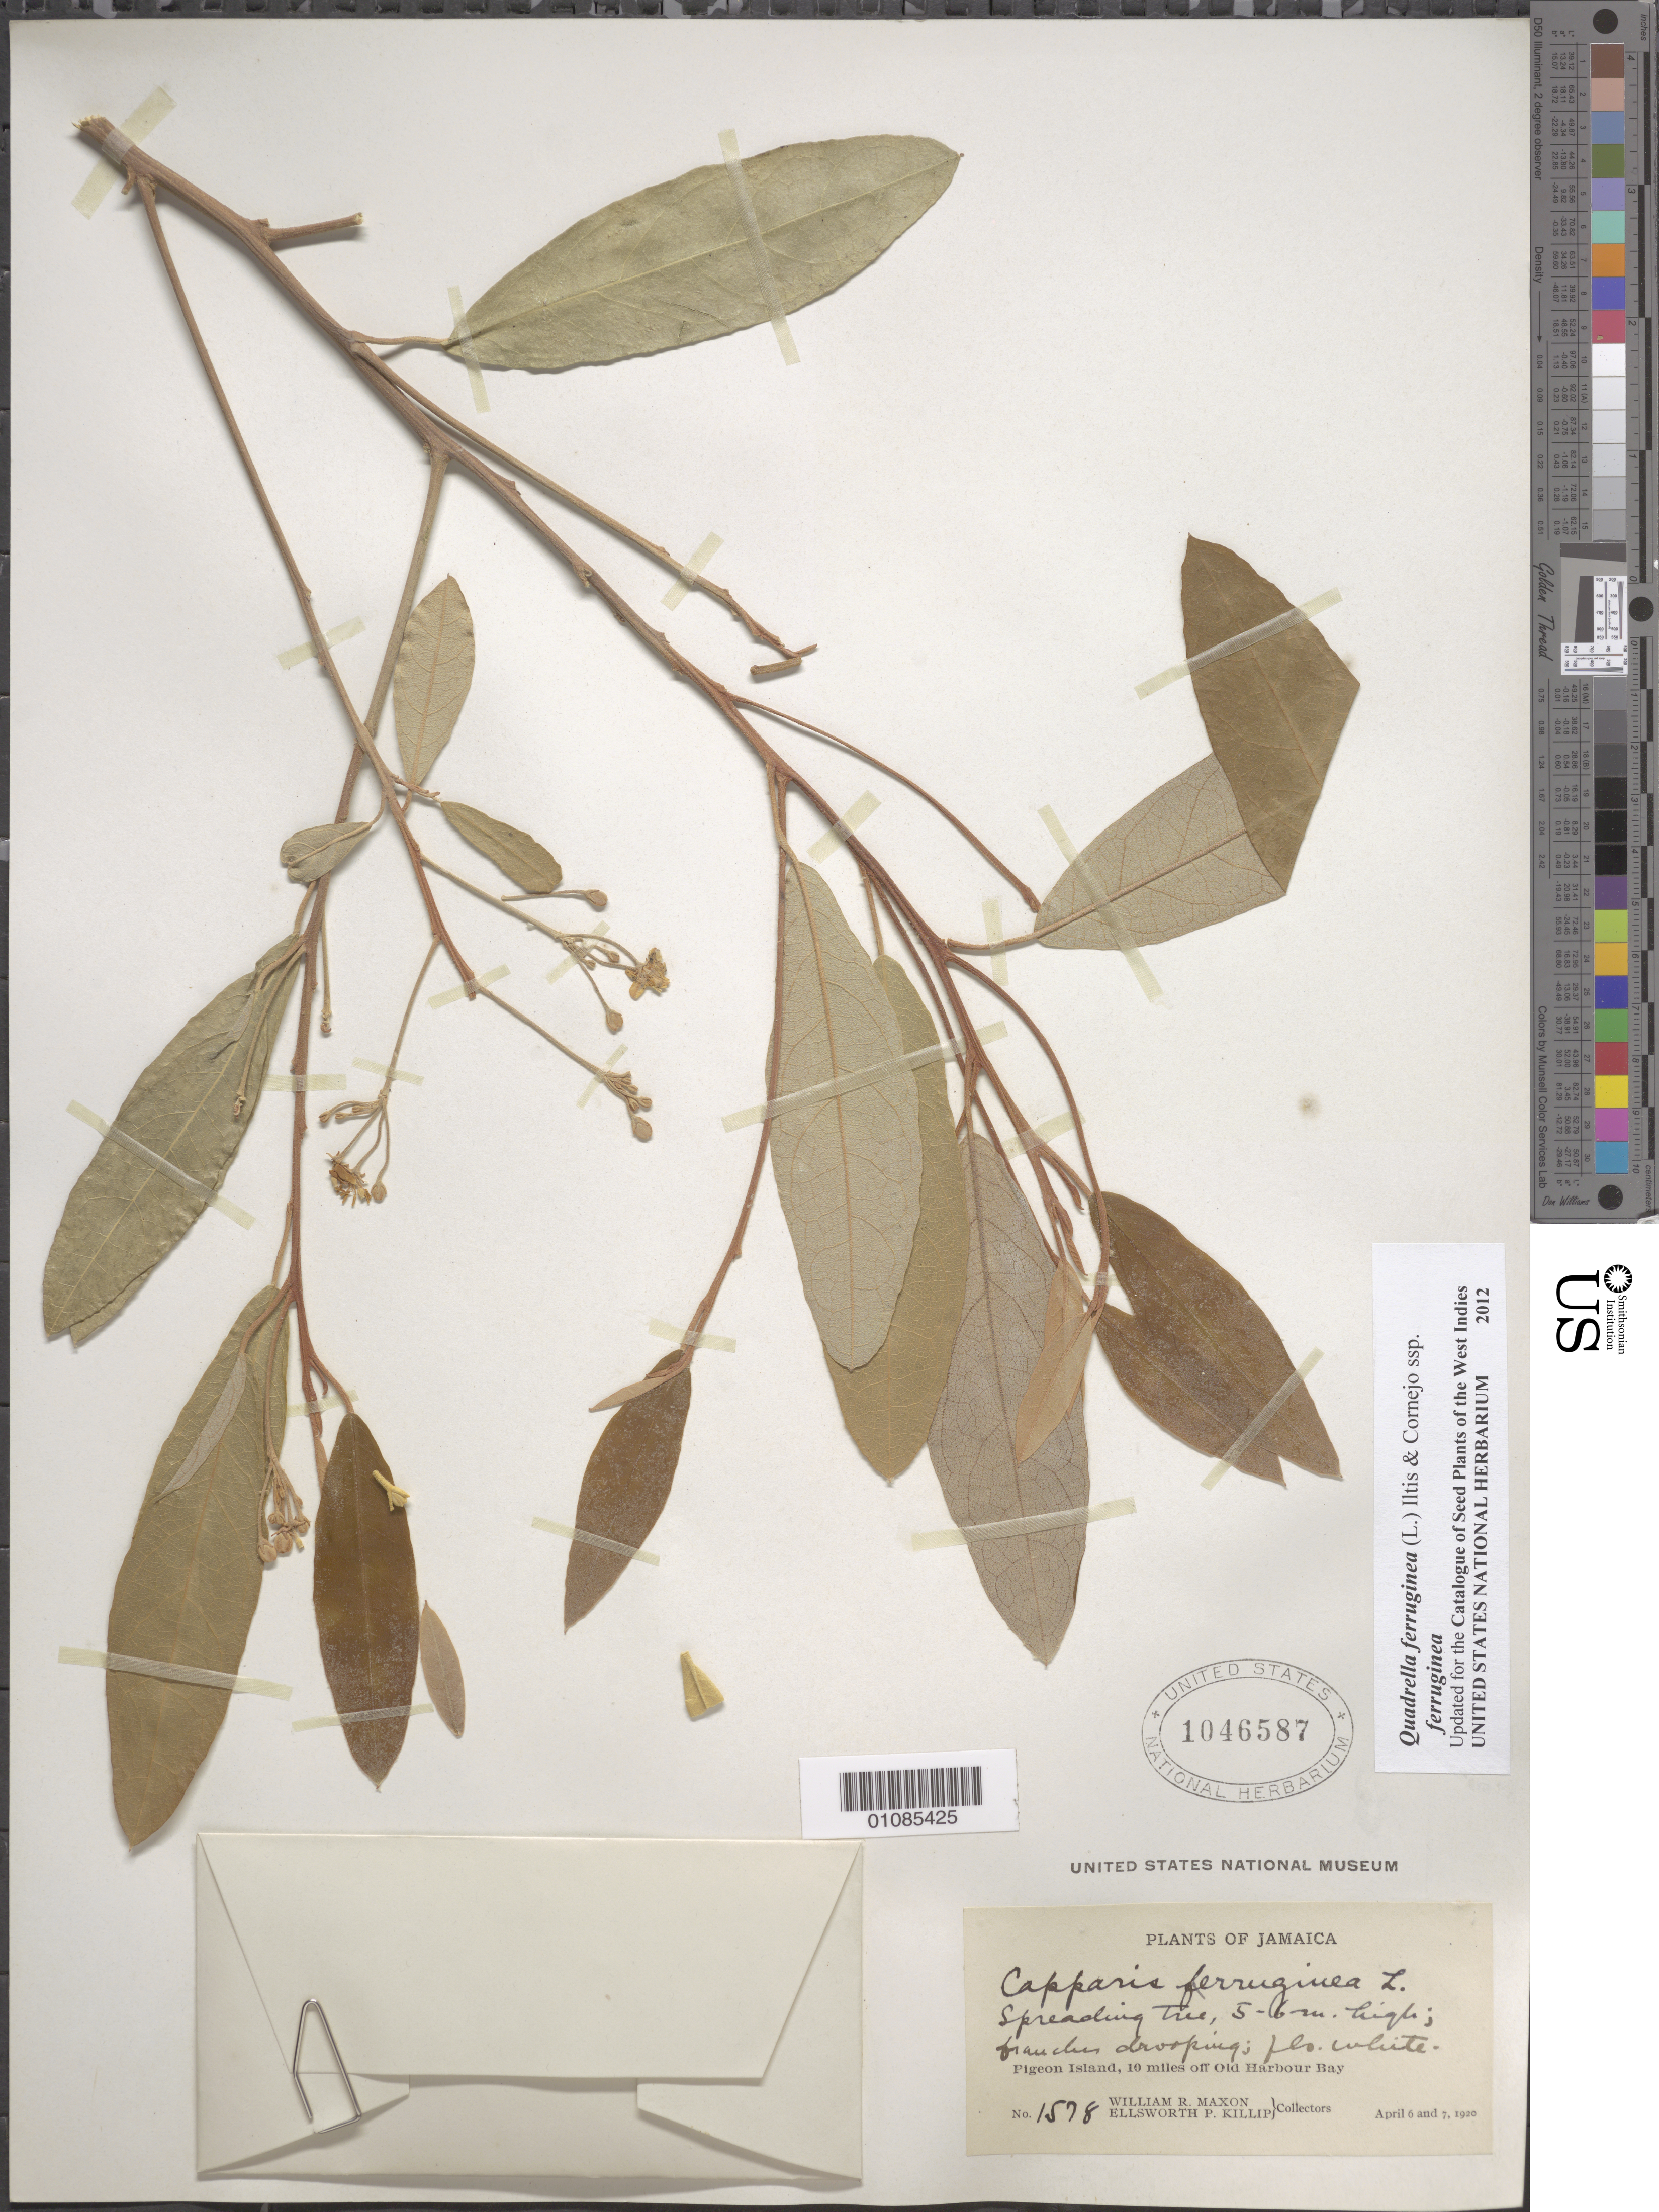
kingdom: Plantae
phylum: Tracheophyta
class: Magnoliopsida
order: Brassicales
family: Capparaceae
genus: Quadrella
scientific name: Quadrella ferruginea subsp. ferruginea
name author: (L.) Cornejo & Iltis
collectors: W. R. Maxon & E. P. Killip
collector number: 1578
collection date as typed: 06 Apr 1920 to 07 Apr 1920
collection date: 1920-04-06/1920-04-07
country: Jamaica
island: Pigeon Island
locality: Pigeon Island, 10 mi off Old Harbour Bay.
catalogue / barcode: US 1046587